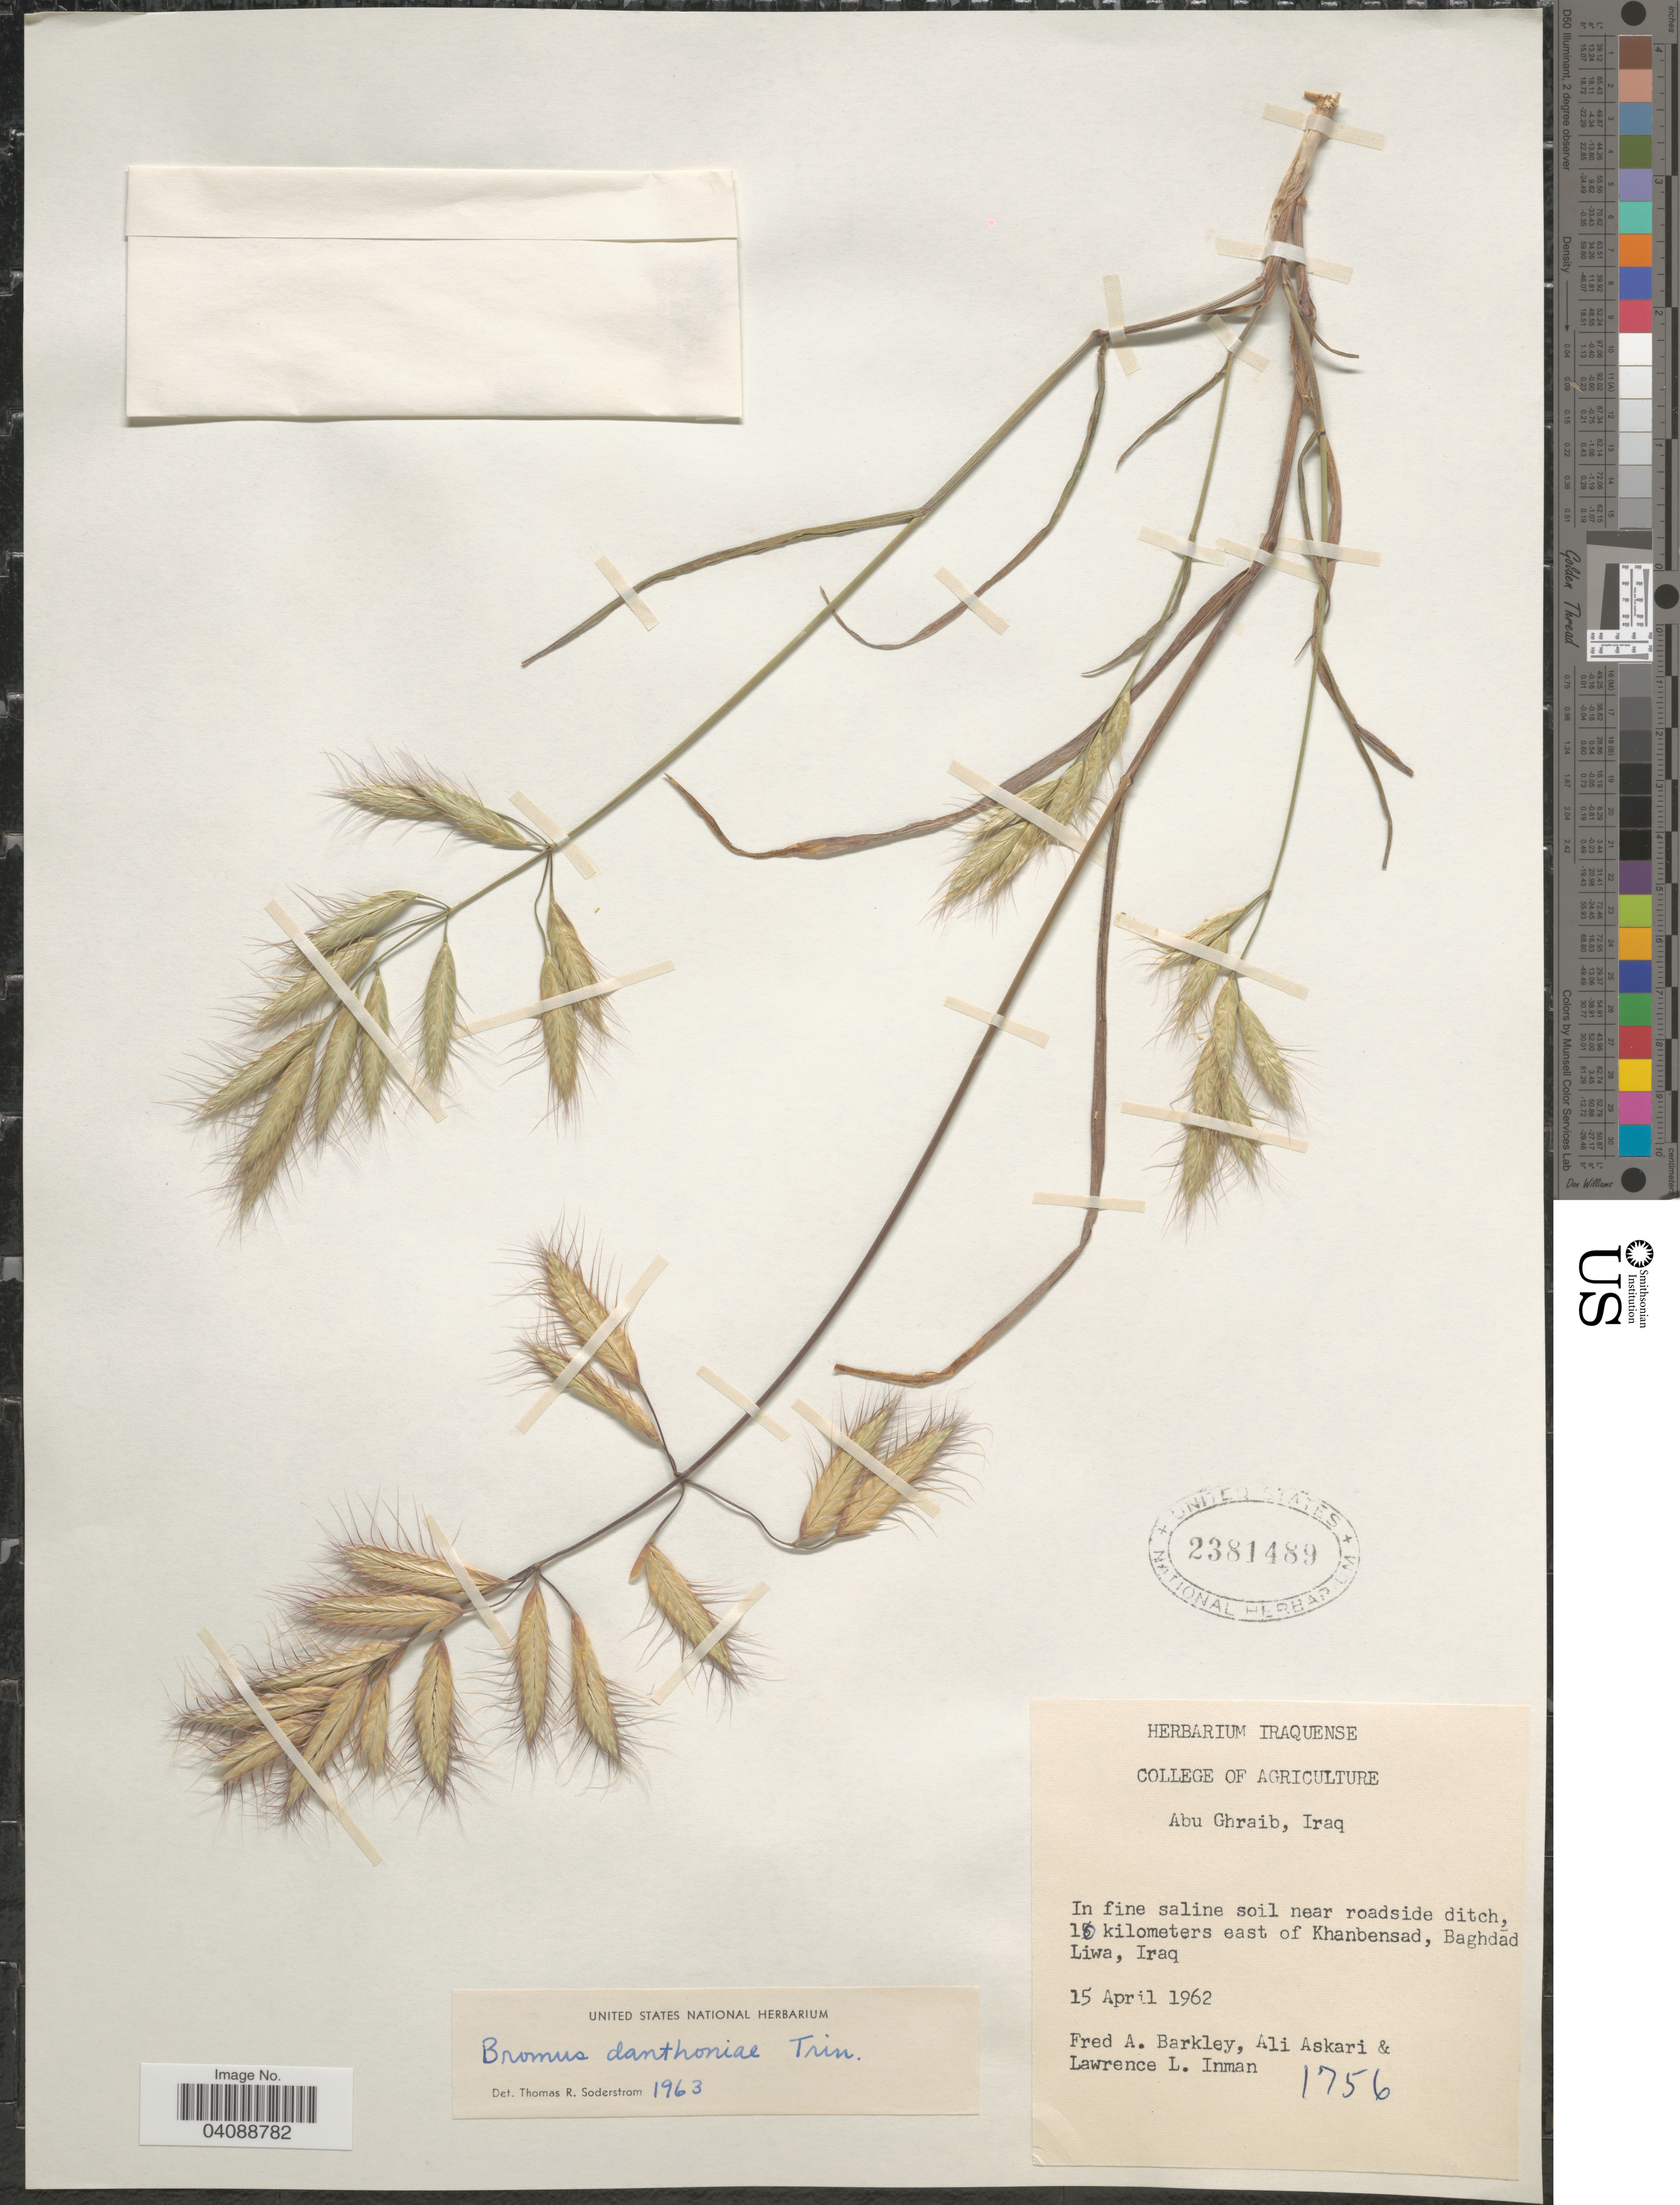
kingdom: Plantae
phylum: Tracheophyta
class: Liliopsida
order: Poales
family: Poaceae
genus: Bromus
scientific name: Bromus danthoniae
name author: Trin. ex C.A. Mey.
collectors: F. A. Barkley, Askari, A. & L. Inman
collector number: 1756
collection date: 1962-04-15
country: Iraq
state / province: Baghdad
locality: Abu Ghraib. In fine saline soil near roadside ditch, 10 kilometers east of Khanbensad, Baghdad Liwa.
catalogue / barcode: US 2381489